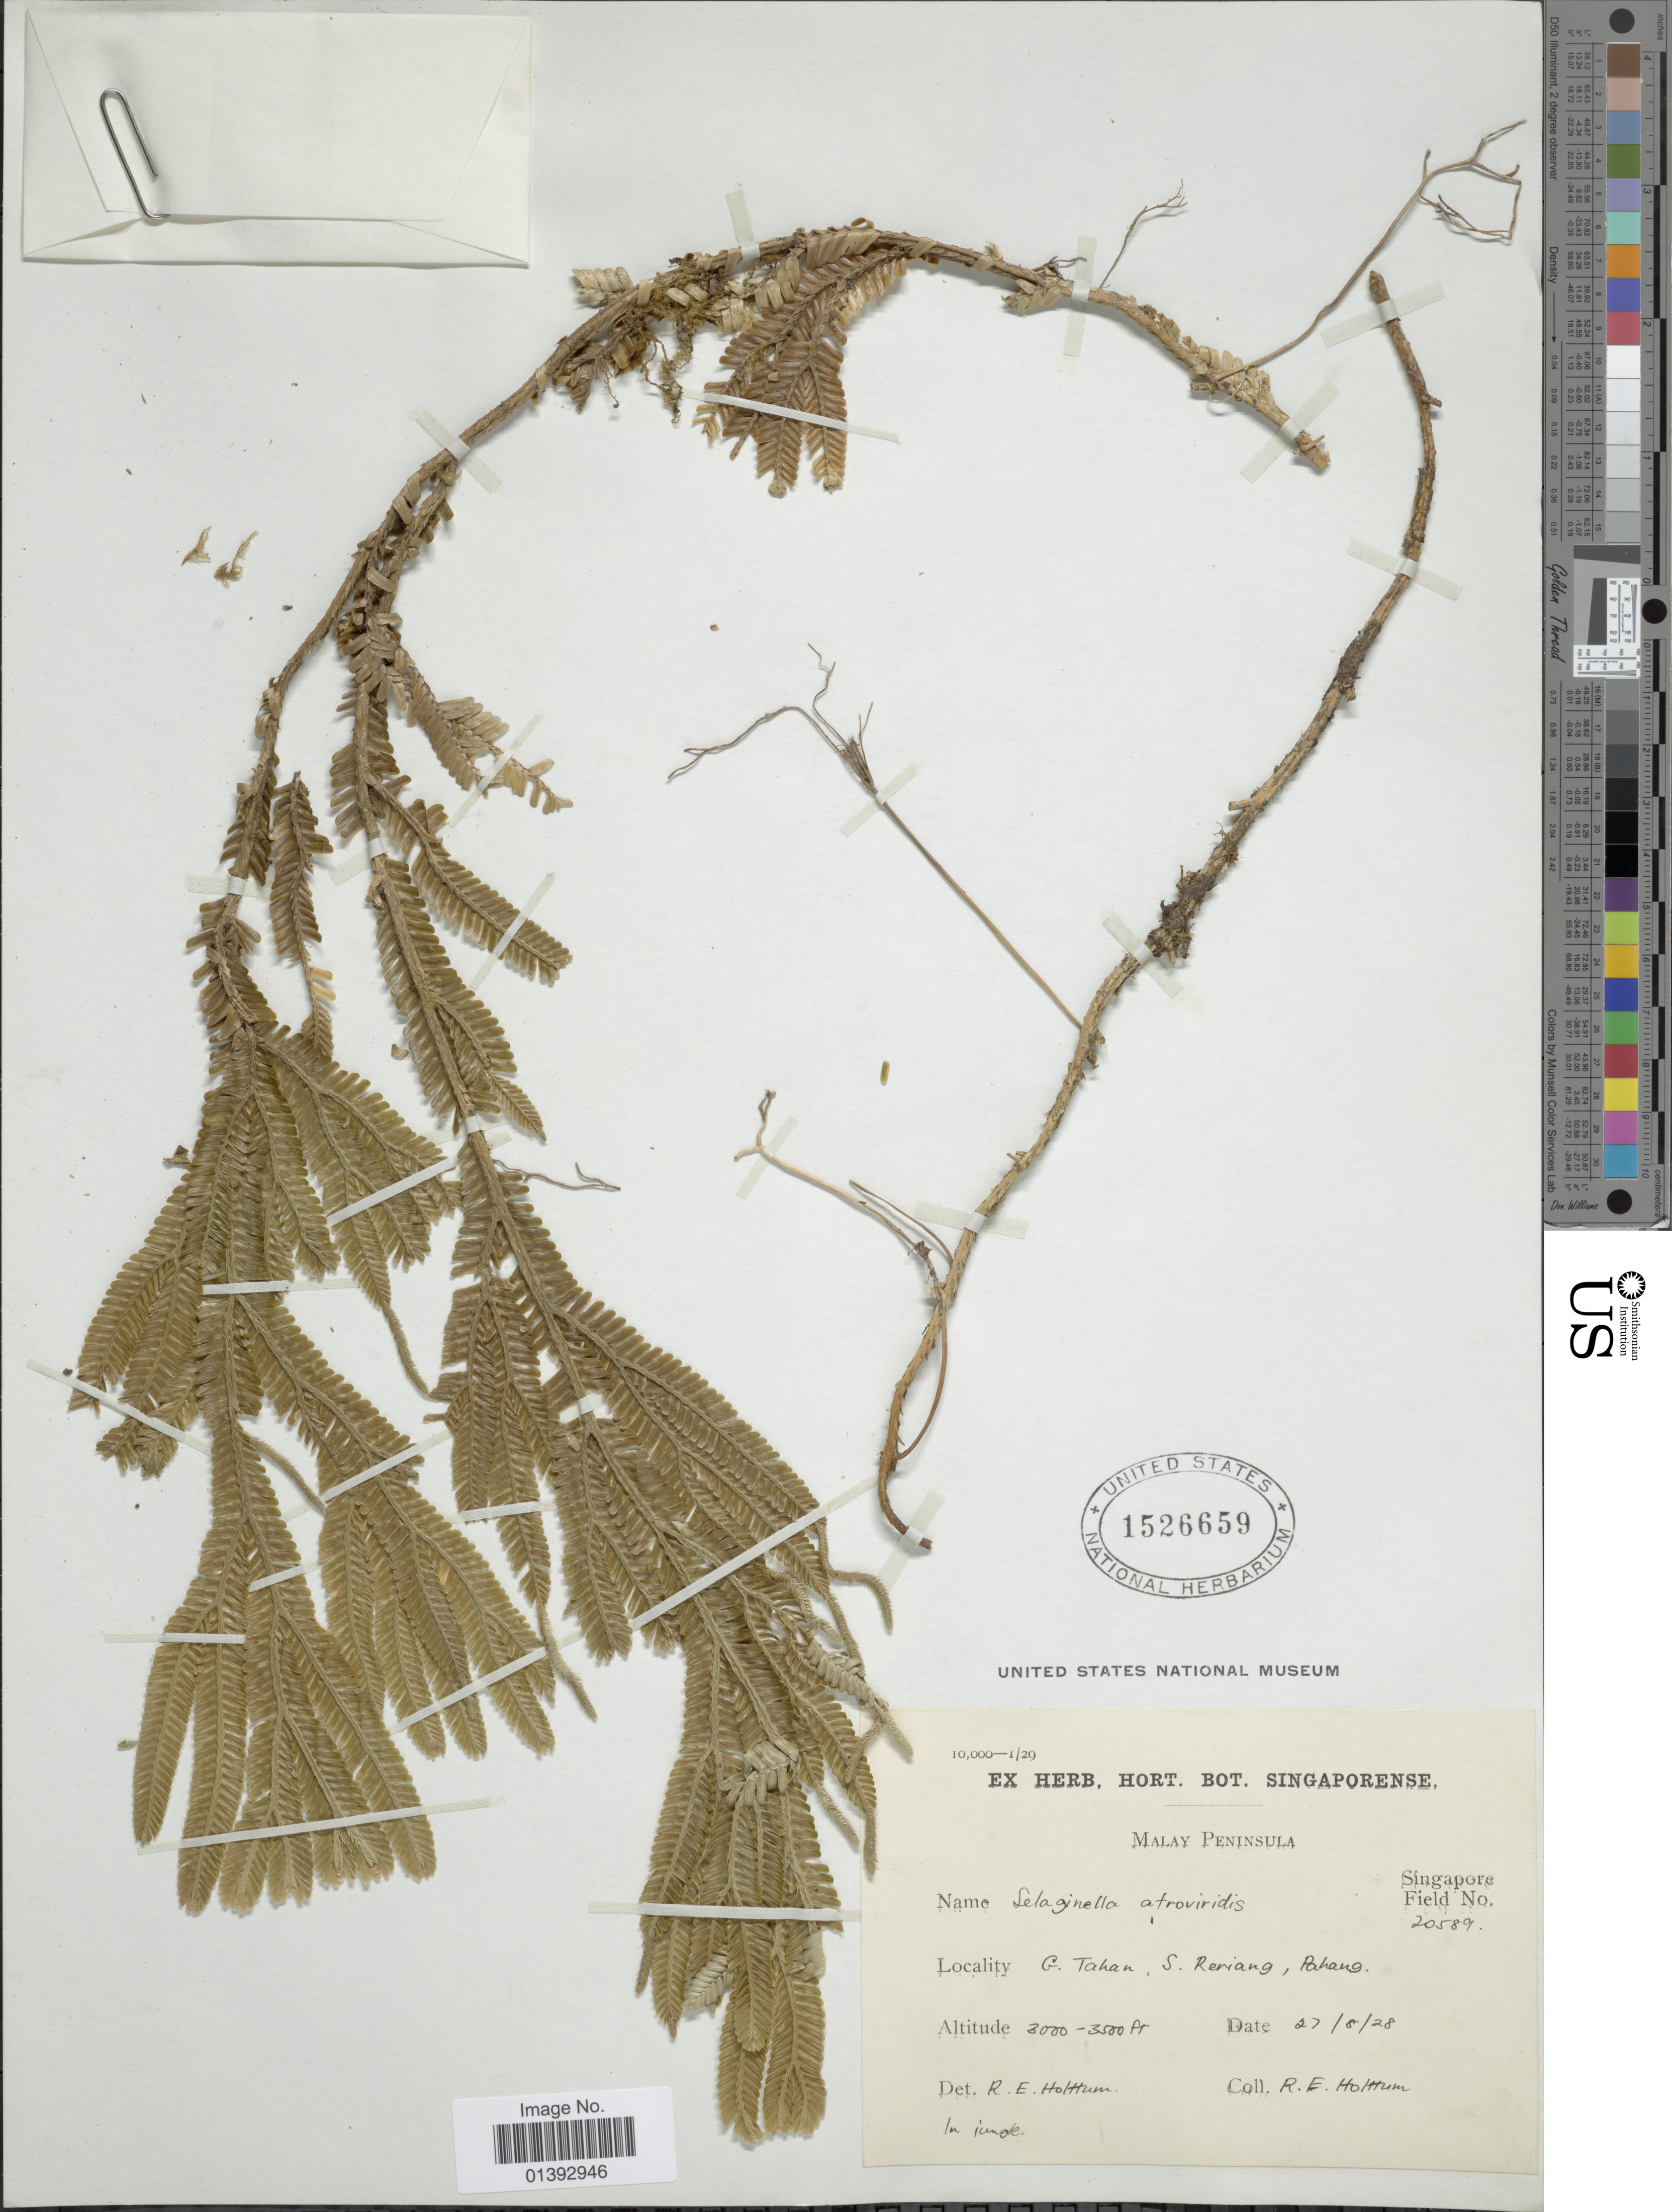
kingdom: Plantae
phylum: Tracheophyta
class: Lycopodiopsida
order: Selaginellales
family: Selaginellaceae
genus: Selaginella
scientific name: Selaginella intermedia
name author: (Blume) Spring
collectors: R. E. Holttum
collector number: Singapore field 20589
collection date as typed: Transcribed d/m/y: 27/8/28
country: Malaysia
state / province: Pahang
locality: G. Tahan, S. Reriang, Pahang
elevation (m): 914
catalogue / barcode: US 1526659